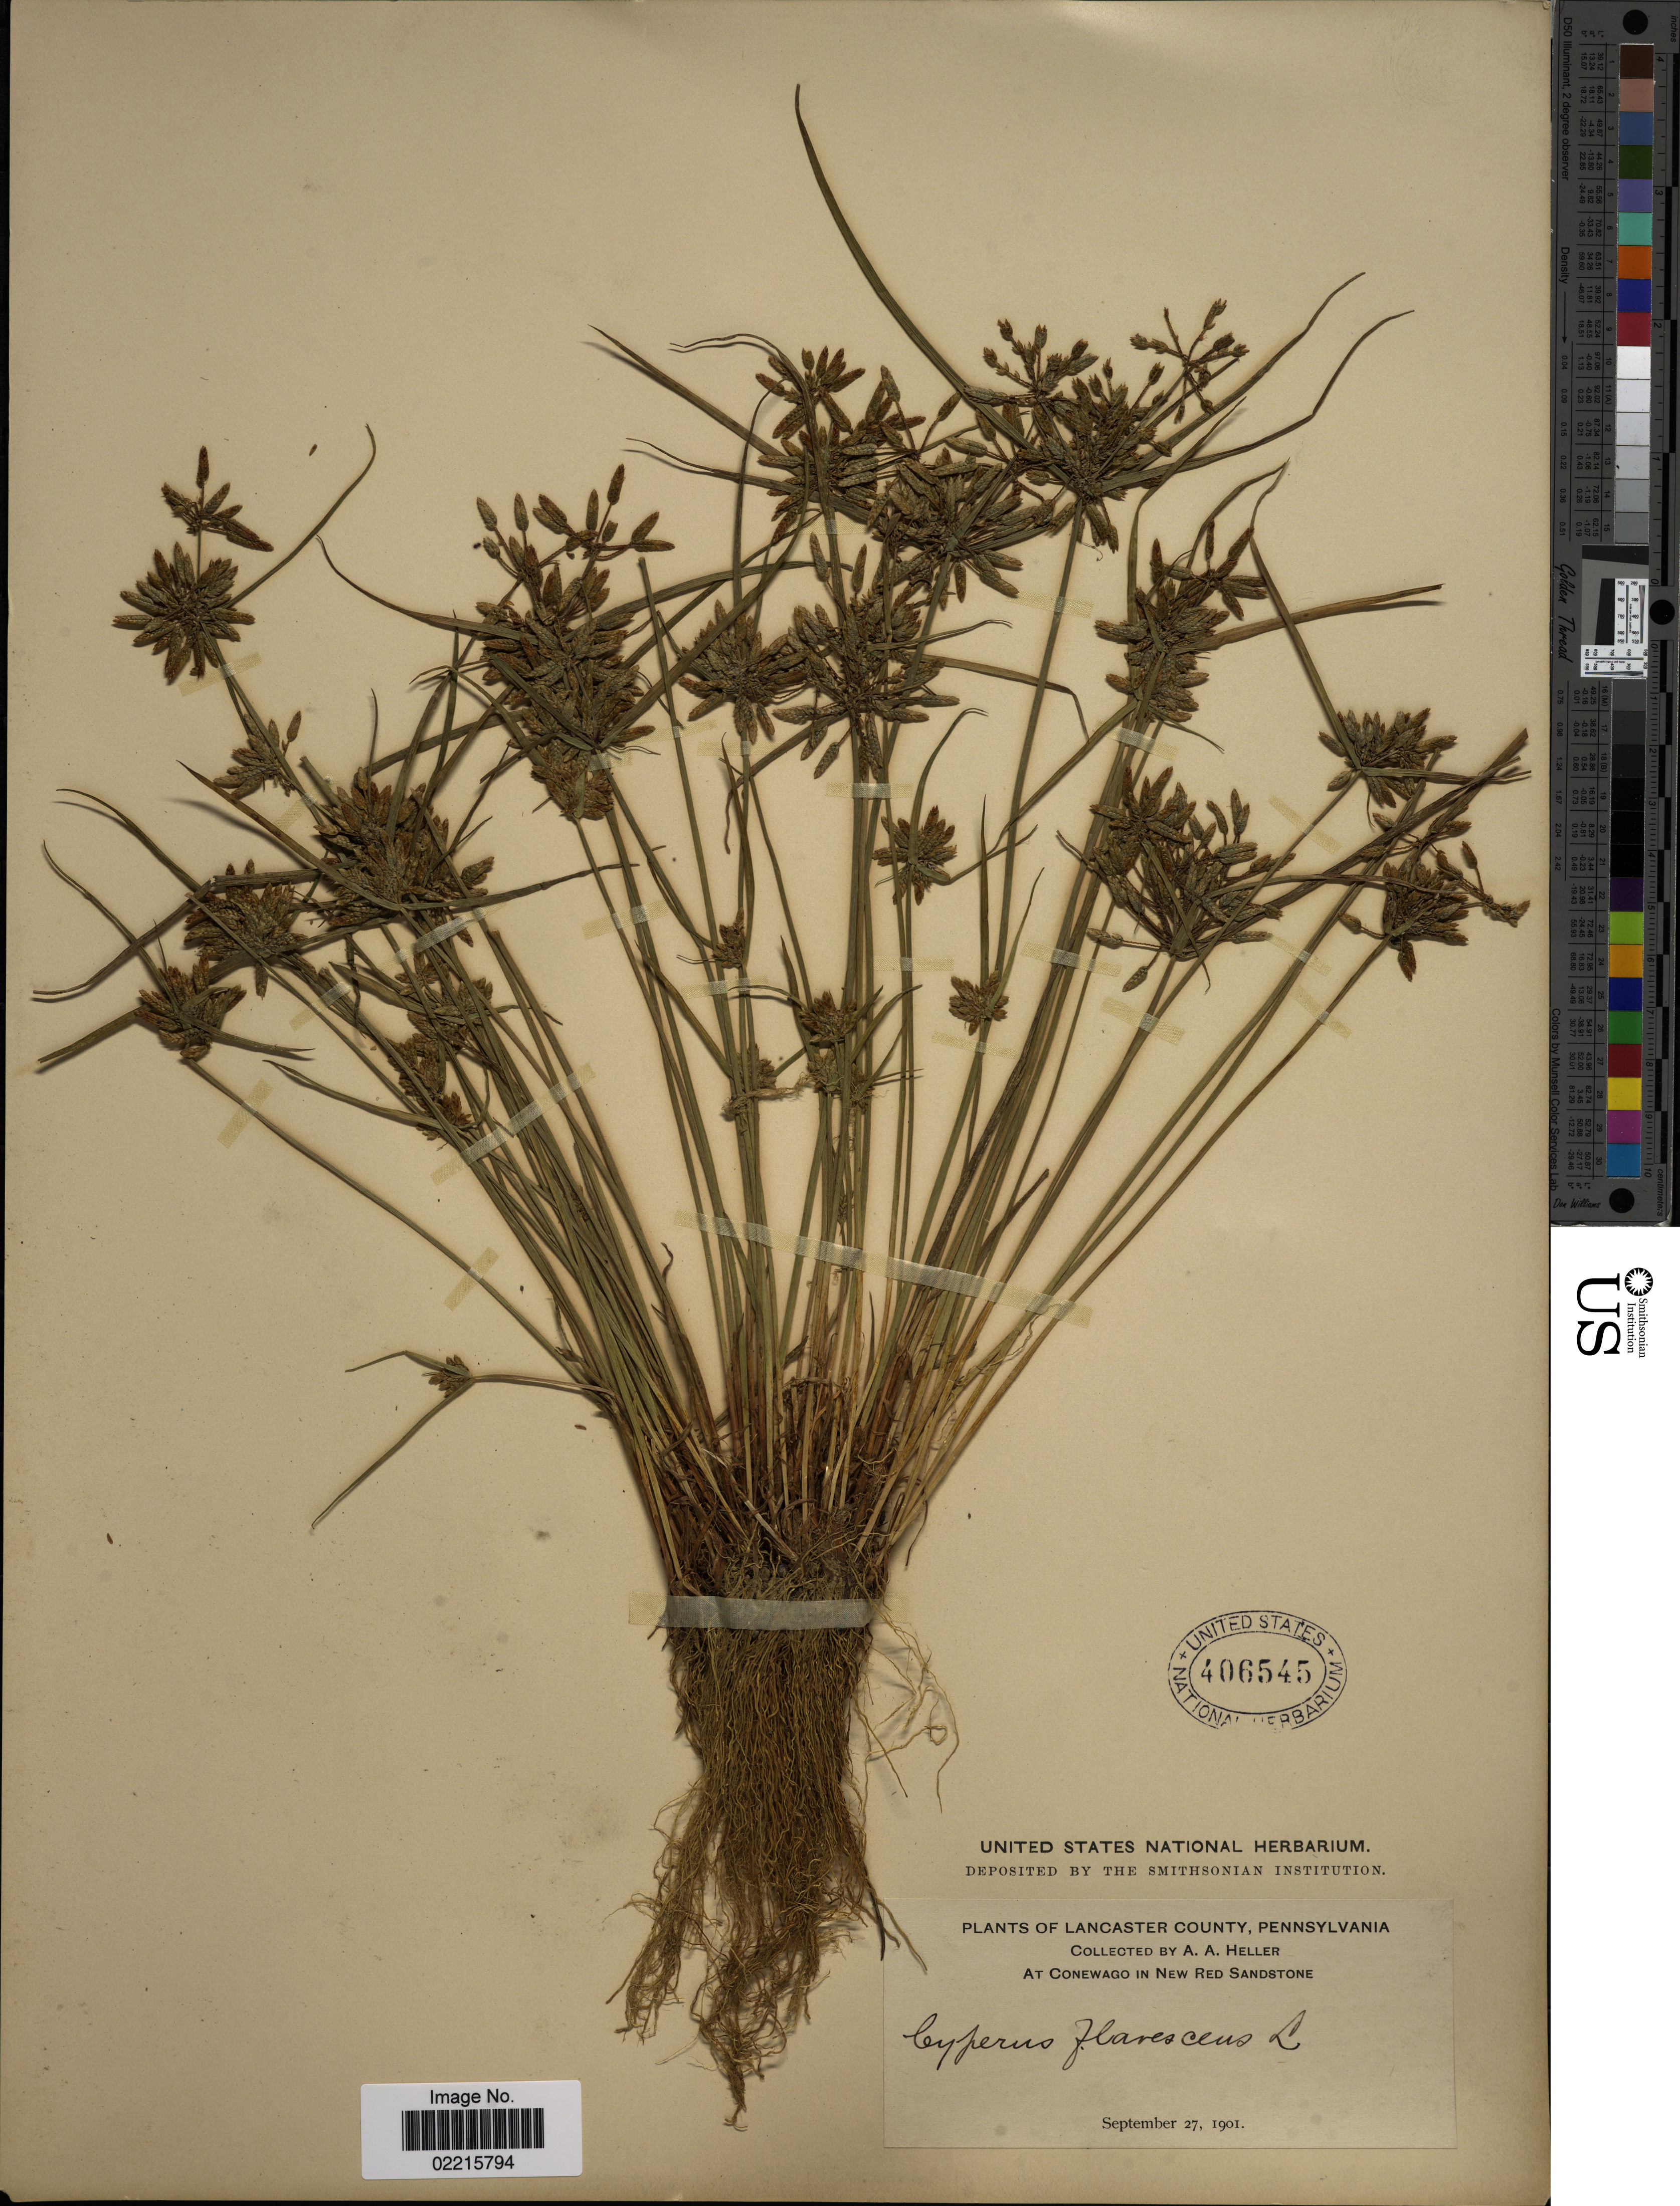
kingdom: Plantae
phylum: Tracheophyta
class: Liliopsida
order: Poales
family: Cyperaceae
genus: Cyperus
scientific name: Cyperus flavescens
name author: L.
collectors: A. A. Heller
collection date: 1901-09-27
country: United States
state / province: Pennsylvania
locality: Lancaster County, St Conewago in New Red Sandstone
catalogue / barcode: US 406545